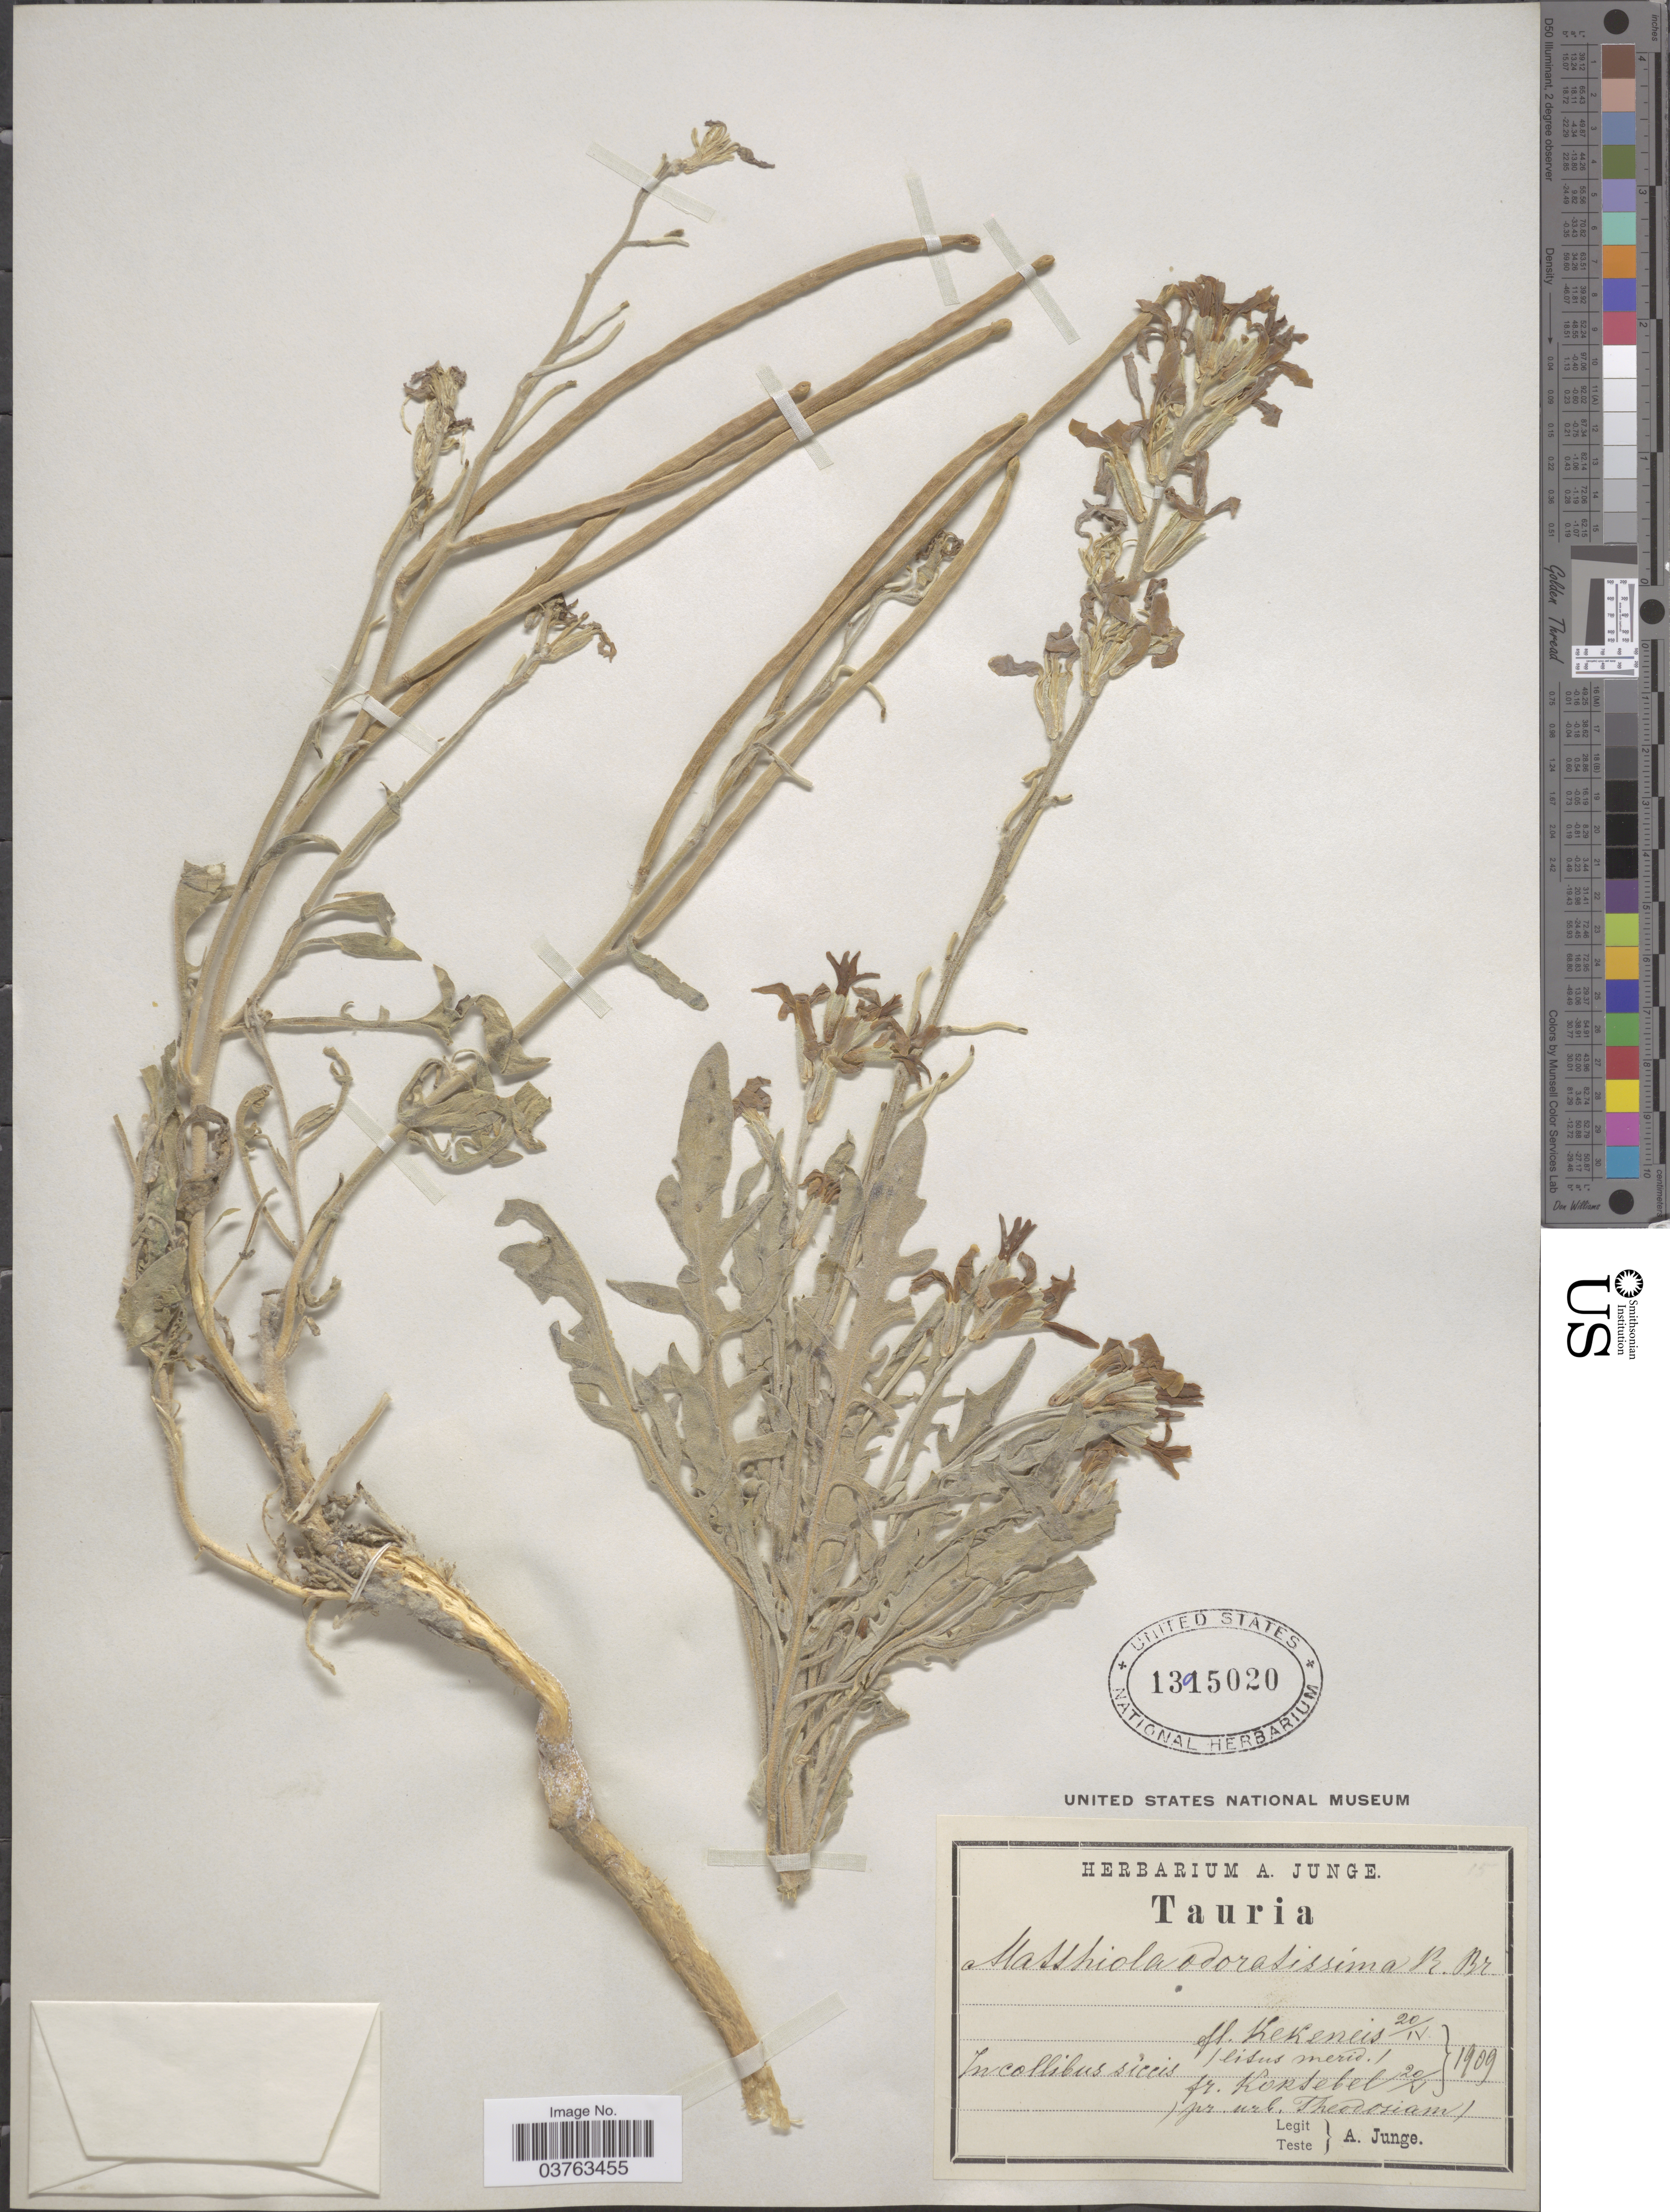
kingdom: Plantae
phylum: Tracheophyta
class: Magnoliopsida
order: Brassicales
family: Brassicaceae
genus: Matthiola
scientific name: Matthiola odoratissima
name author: (M. Bieb.) W.T. Aiton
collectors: A. Junge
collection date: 1909-04-20/1909-05-20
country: Ukraine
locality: Tauria. In collibus siccis/lisus merid. Kekeneis, Koktebel.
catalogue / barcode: US 1395020